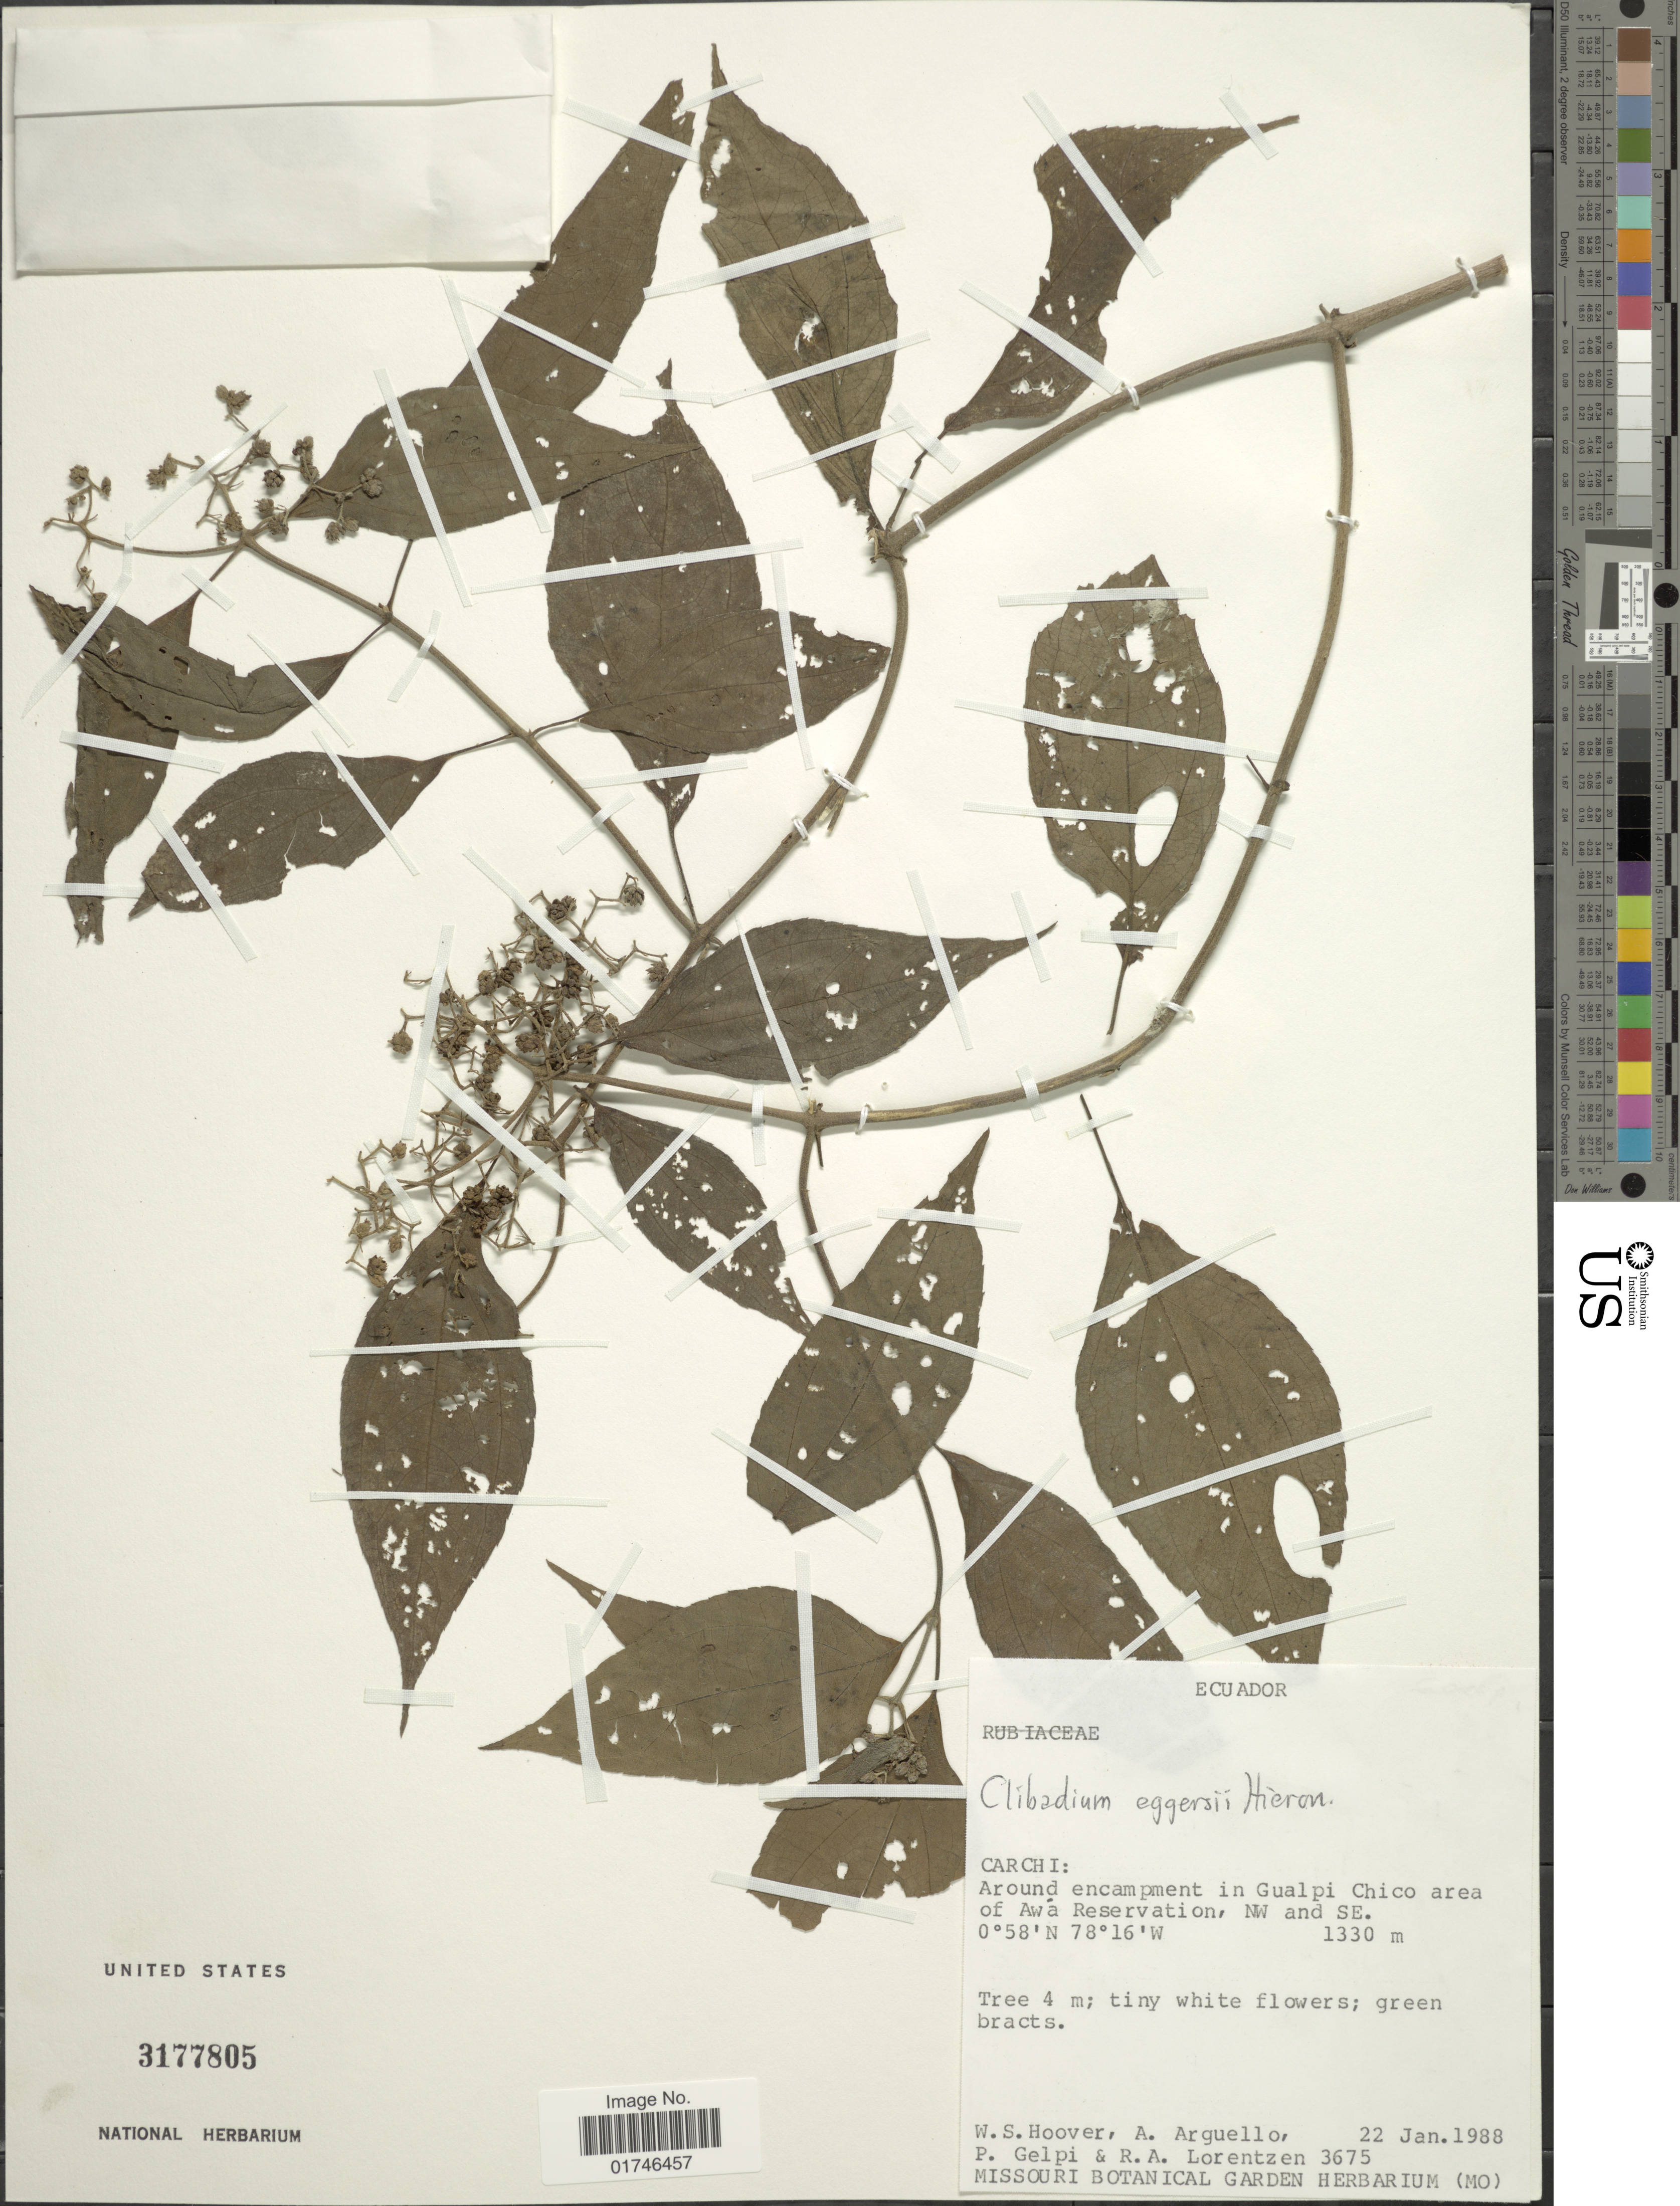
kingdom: Plantae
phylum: Tracheophyta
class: Magnoliopsida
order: Asterales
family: Asteraceae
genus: Clibadium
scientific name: Clibadium eggersii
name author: Hieron.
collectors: W. S. Hoover, A. Arguello, P. Gelpi & R. Lorentzen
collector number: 3675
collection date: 1988-01-22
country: Ecuador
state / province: Carchi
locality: Carchi: Around encampent in Gualpi Chico area of Awa Reservation, NW and SE.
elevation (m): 1330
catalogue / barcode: US 3177805